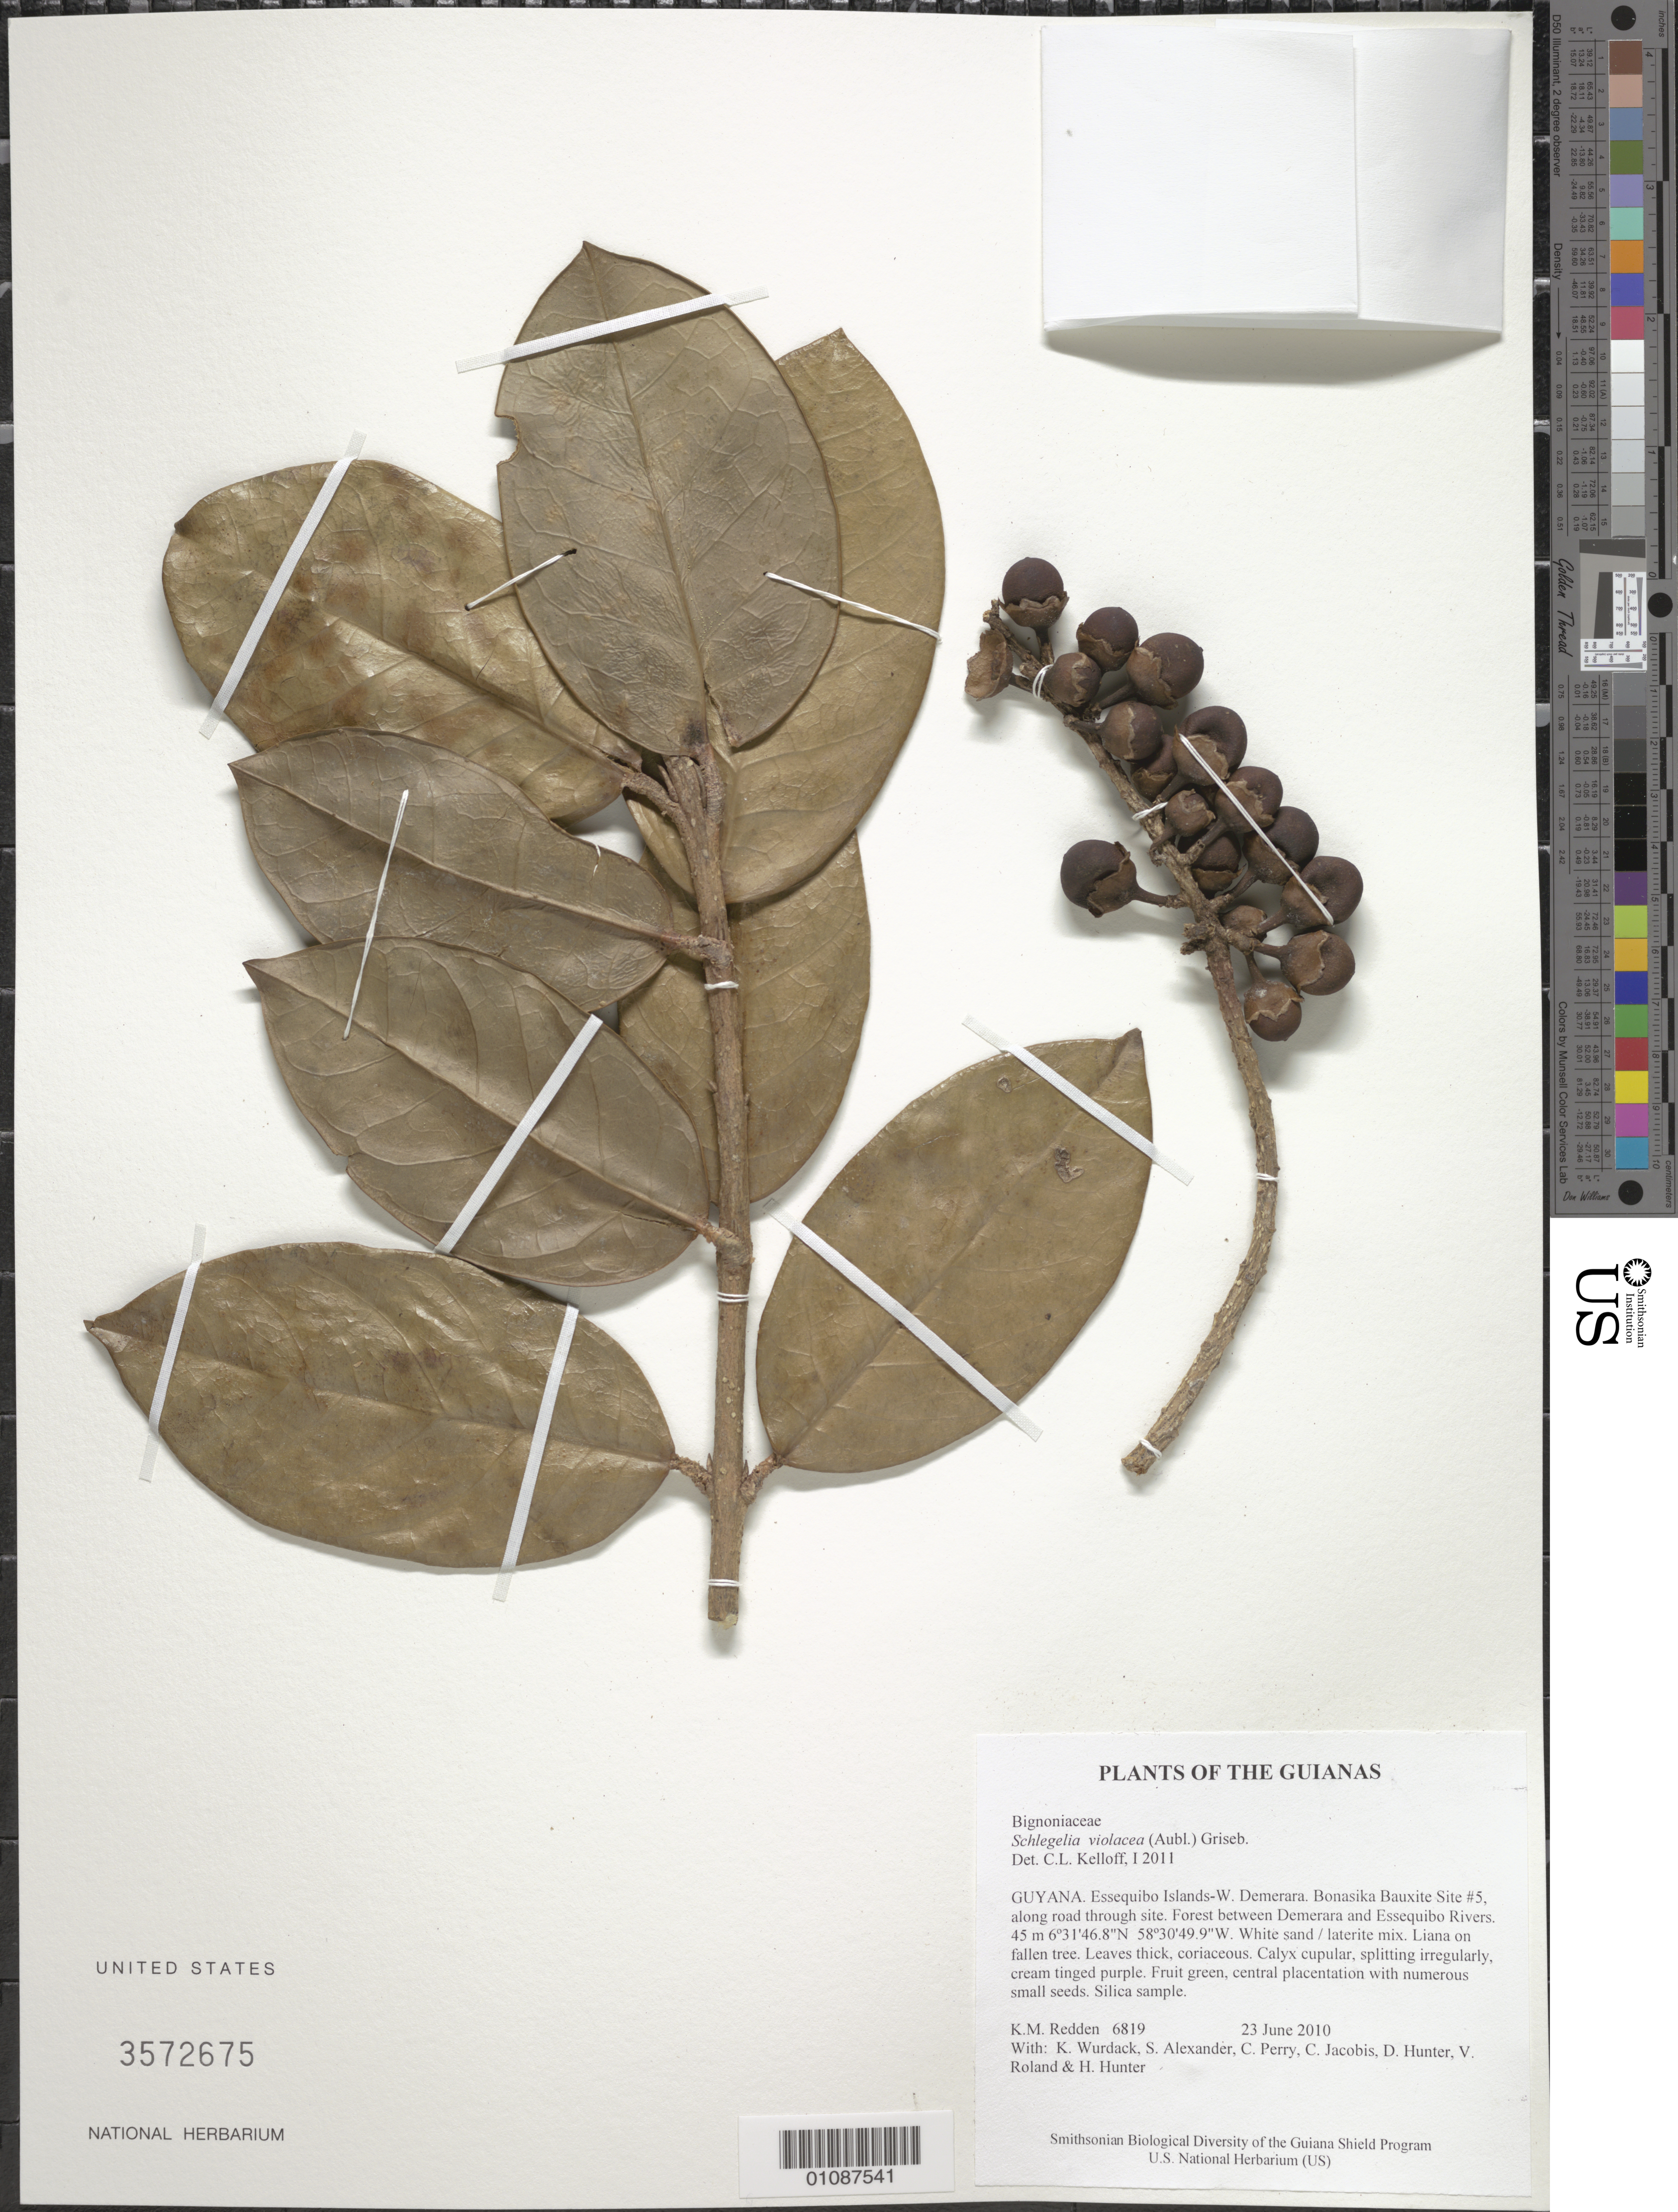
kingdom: Plantae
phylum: Tracheophyta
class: Magnoliopsida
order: Lamiales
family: Schlegeliaceae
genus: Schlegelia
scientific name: Schlegelia violacea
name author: (Aubl.) Griseb.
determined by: Kelloff, Carol L., (US), Smithsonian Institution - National Museum of Natural History (UNITED STATES)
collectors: K. M. Redden, K. Wurdack, S. N. Alexander, C. Perry, C. Jacobis, D. Hunter, V. Roland & H. Hunter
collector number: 6819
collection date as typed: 23 June 2010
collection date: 2010-06-23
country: Guyana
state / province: Essequibo Isl-W. Demerara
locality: Bonasika Bauxite Site #5, along road through site. Forest between Demerara and Essequibo Rivers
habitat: White sand / laterite mix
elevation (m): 45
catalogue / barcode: US 3572675